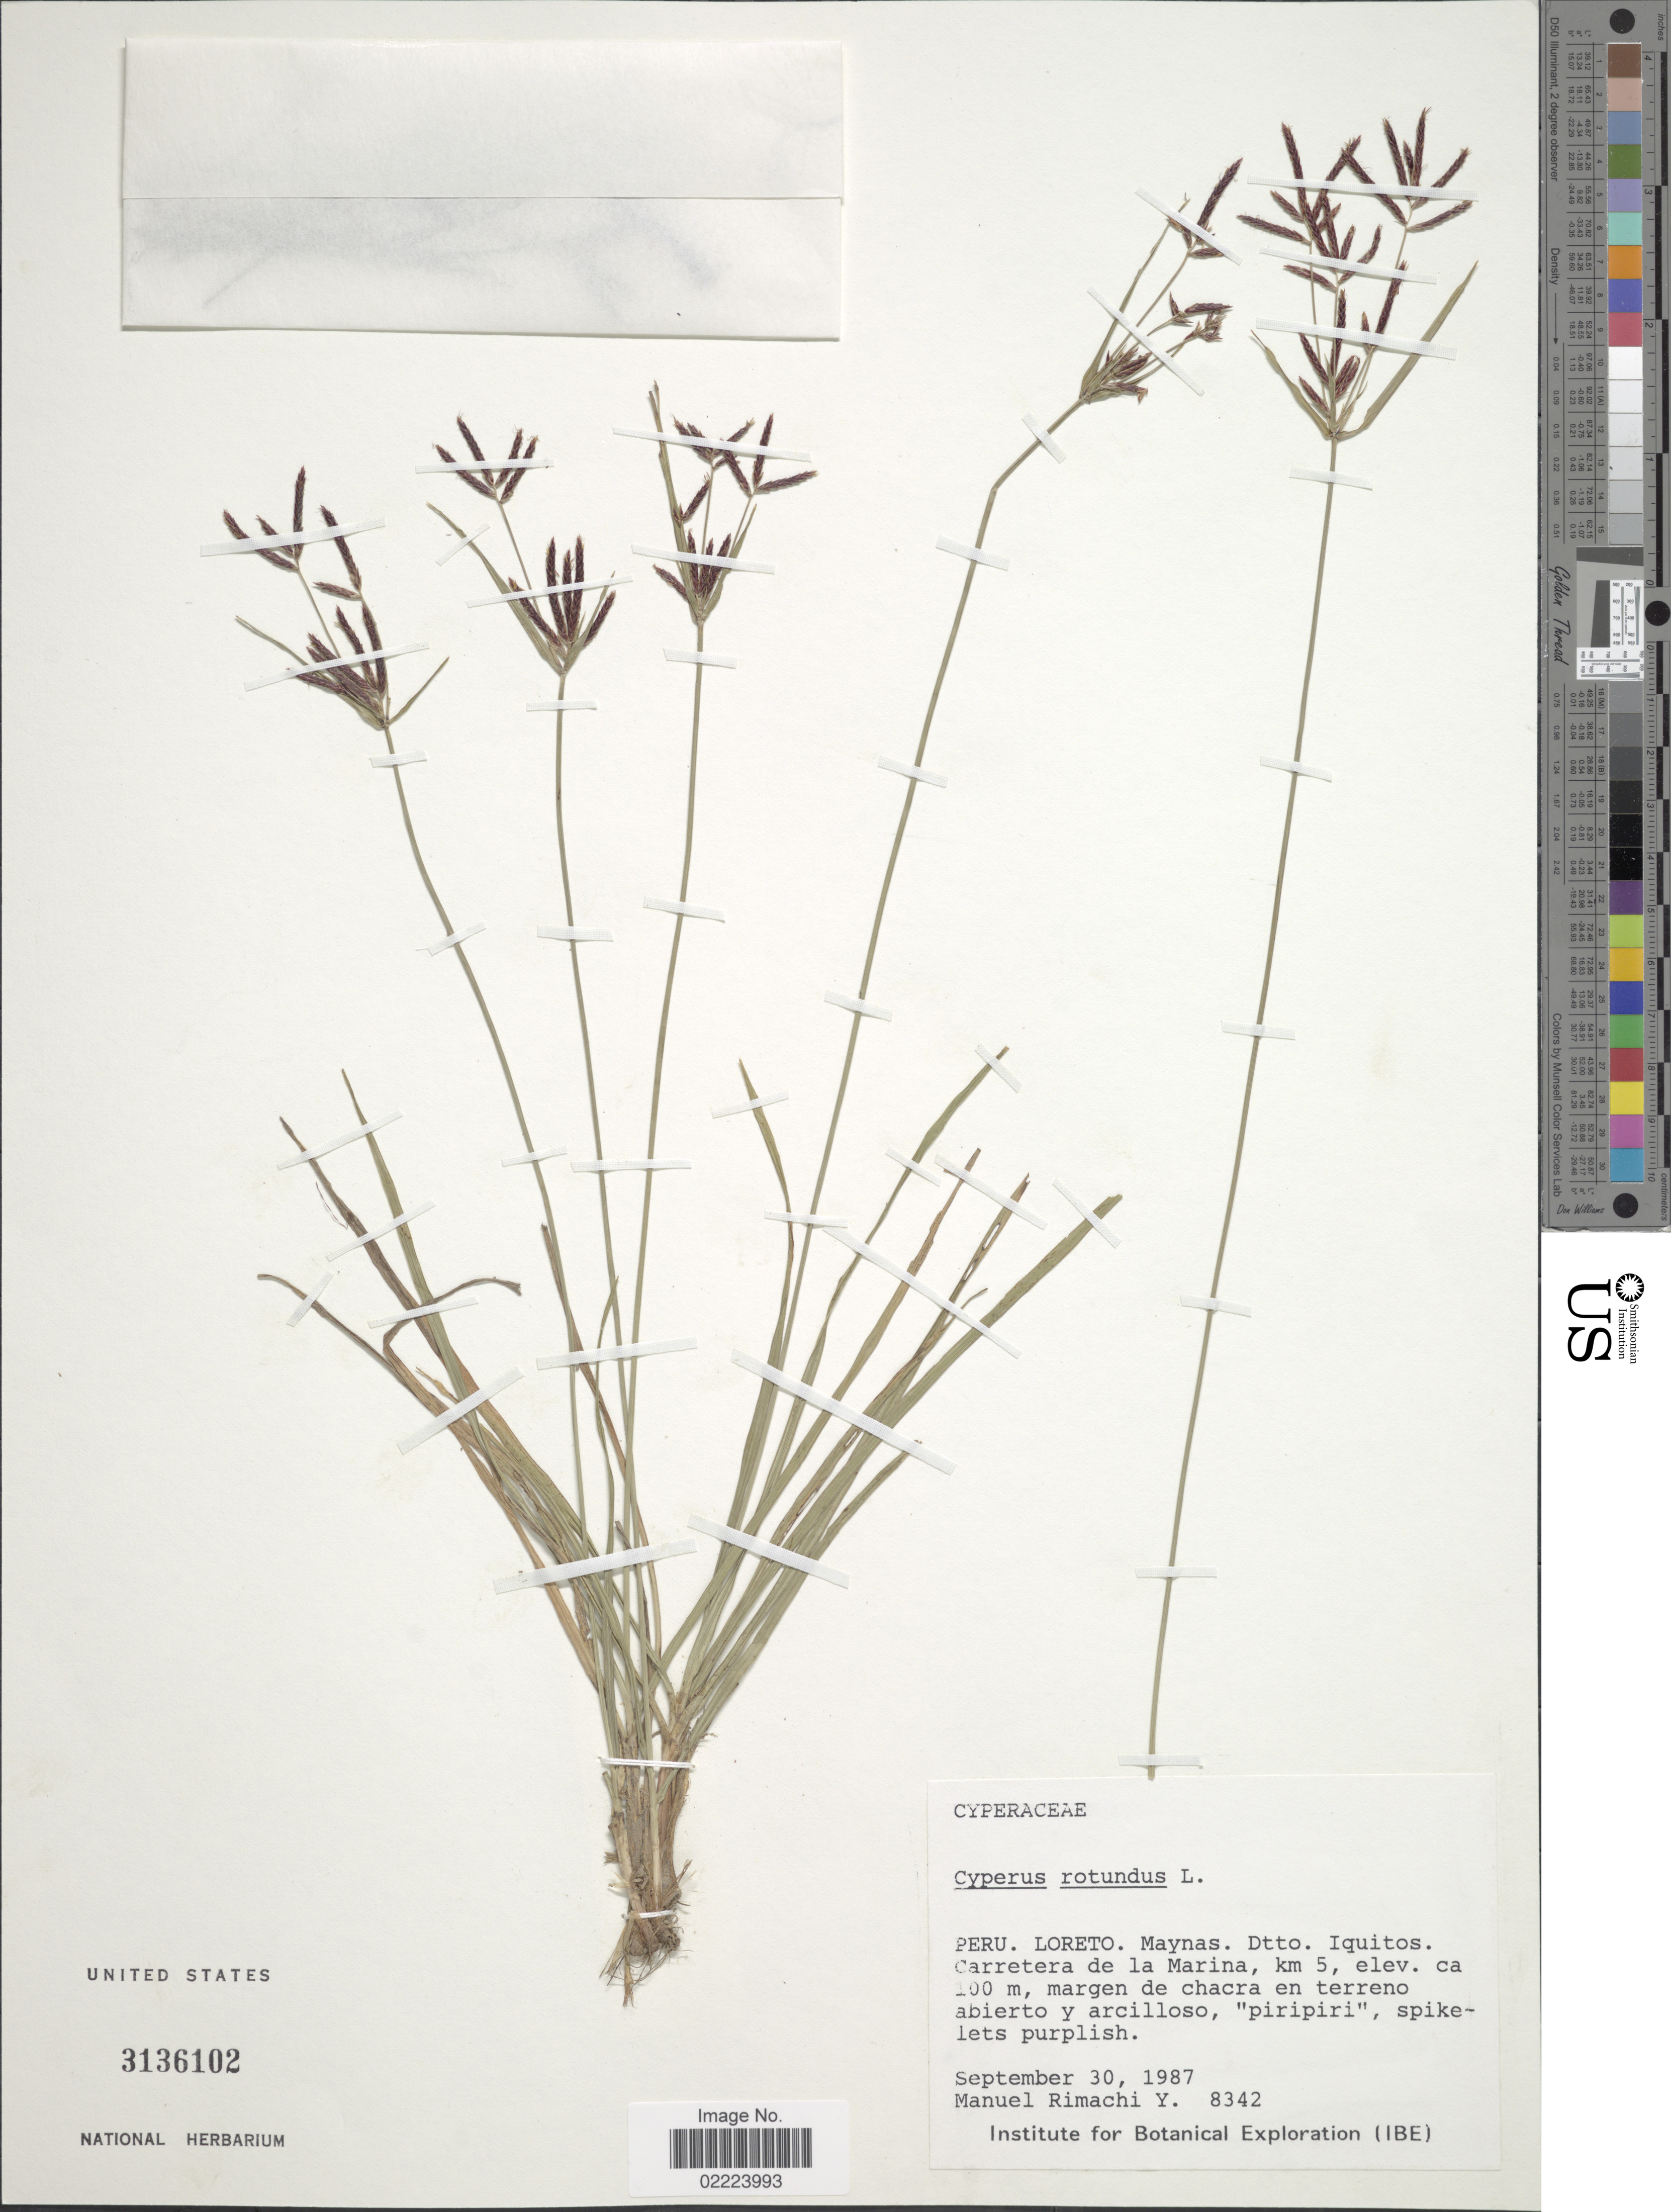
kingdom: Plantae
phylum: Tracheophyta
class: Liliopsida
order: Poales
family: Cyperaceae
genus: Cyperus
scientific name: Cyperus rotundus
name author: L.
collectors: M. Rimachi Y.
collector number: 8342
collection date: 1987-09-30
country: Peru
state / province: Loreto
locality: Maynas, Dtto. Iquitos, Carretera de la Marina, km 5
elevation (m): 100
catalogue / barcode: US 3136102